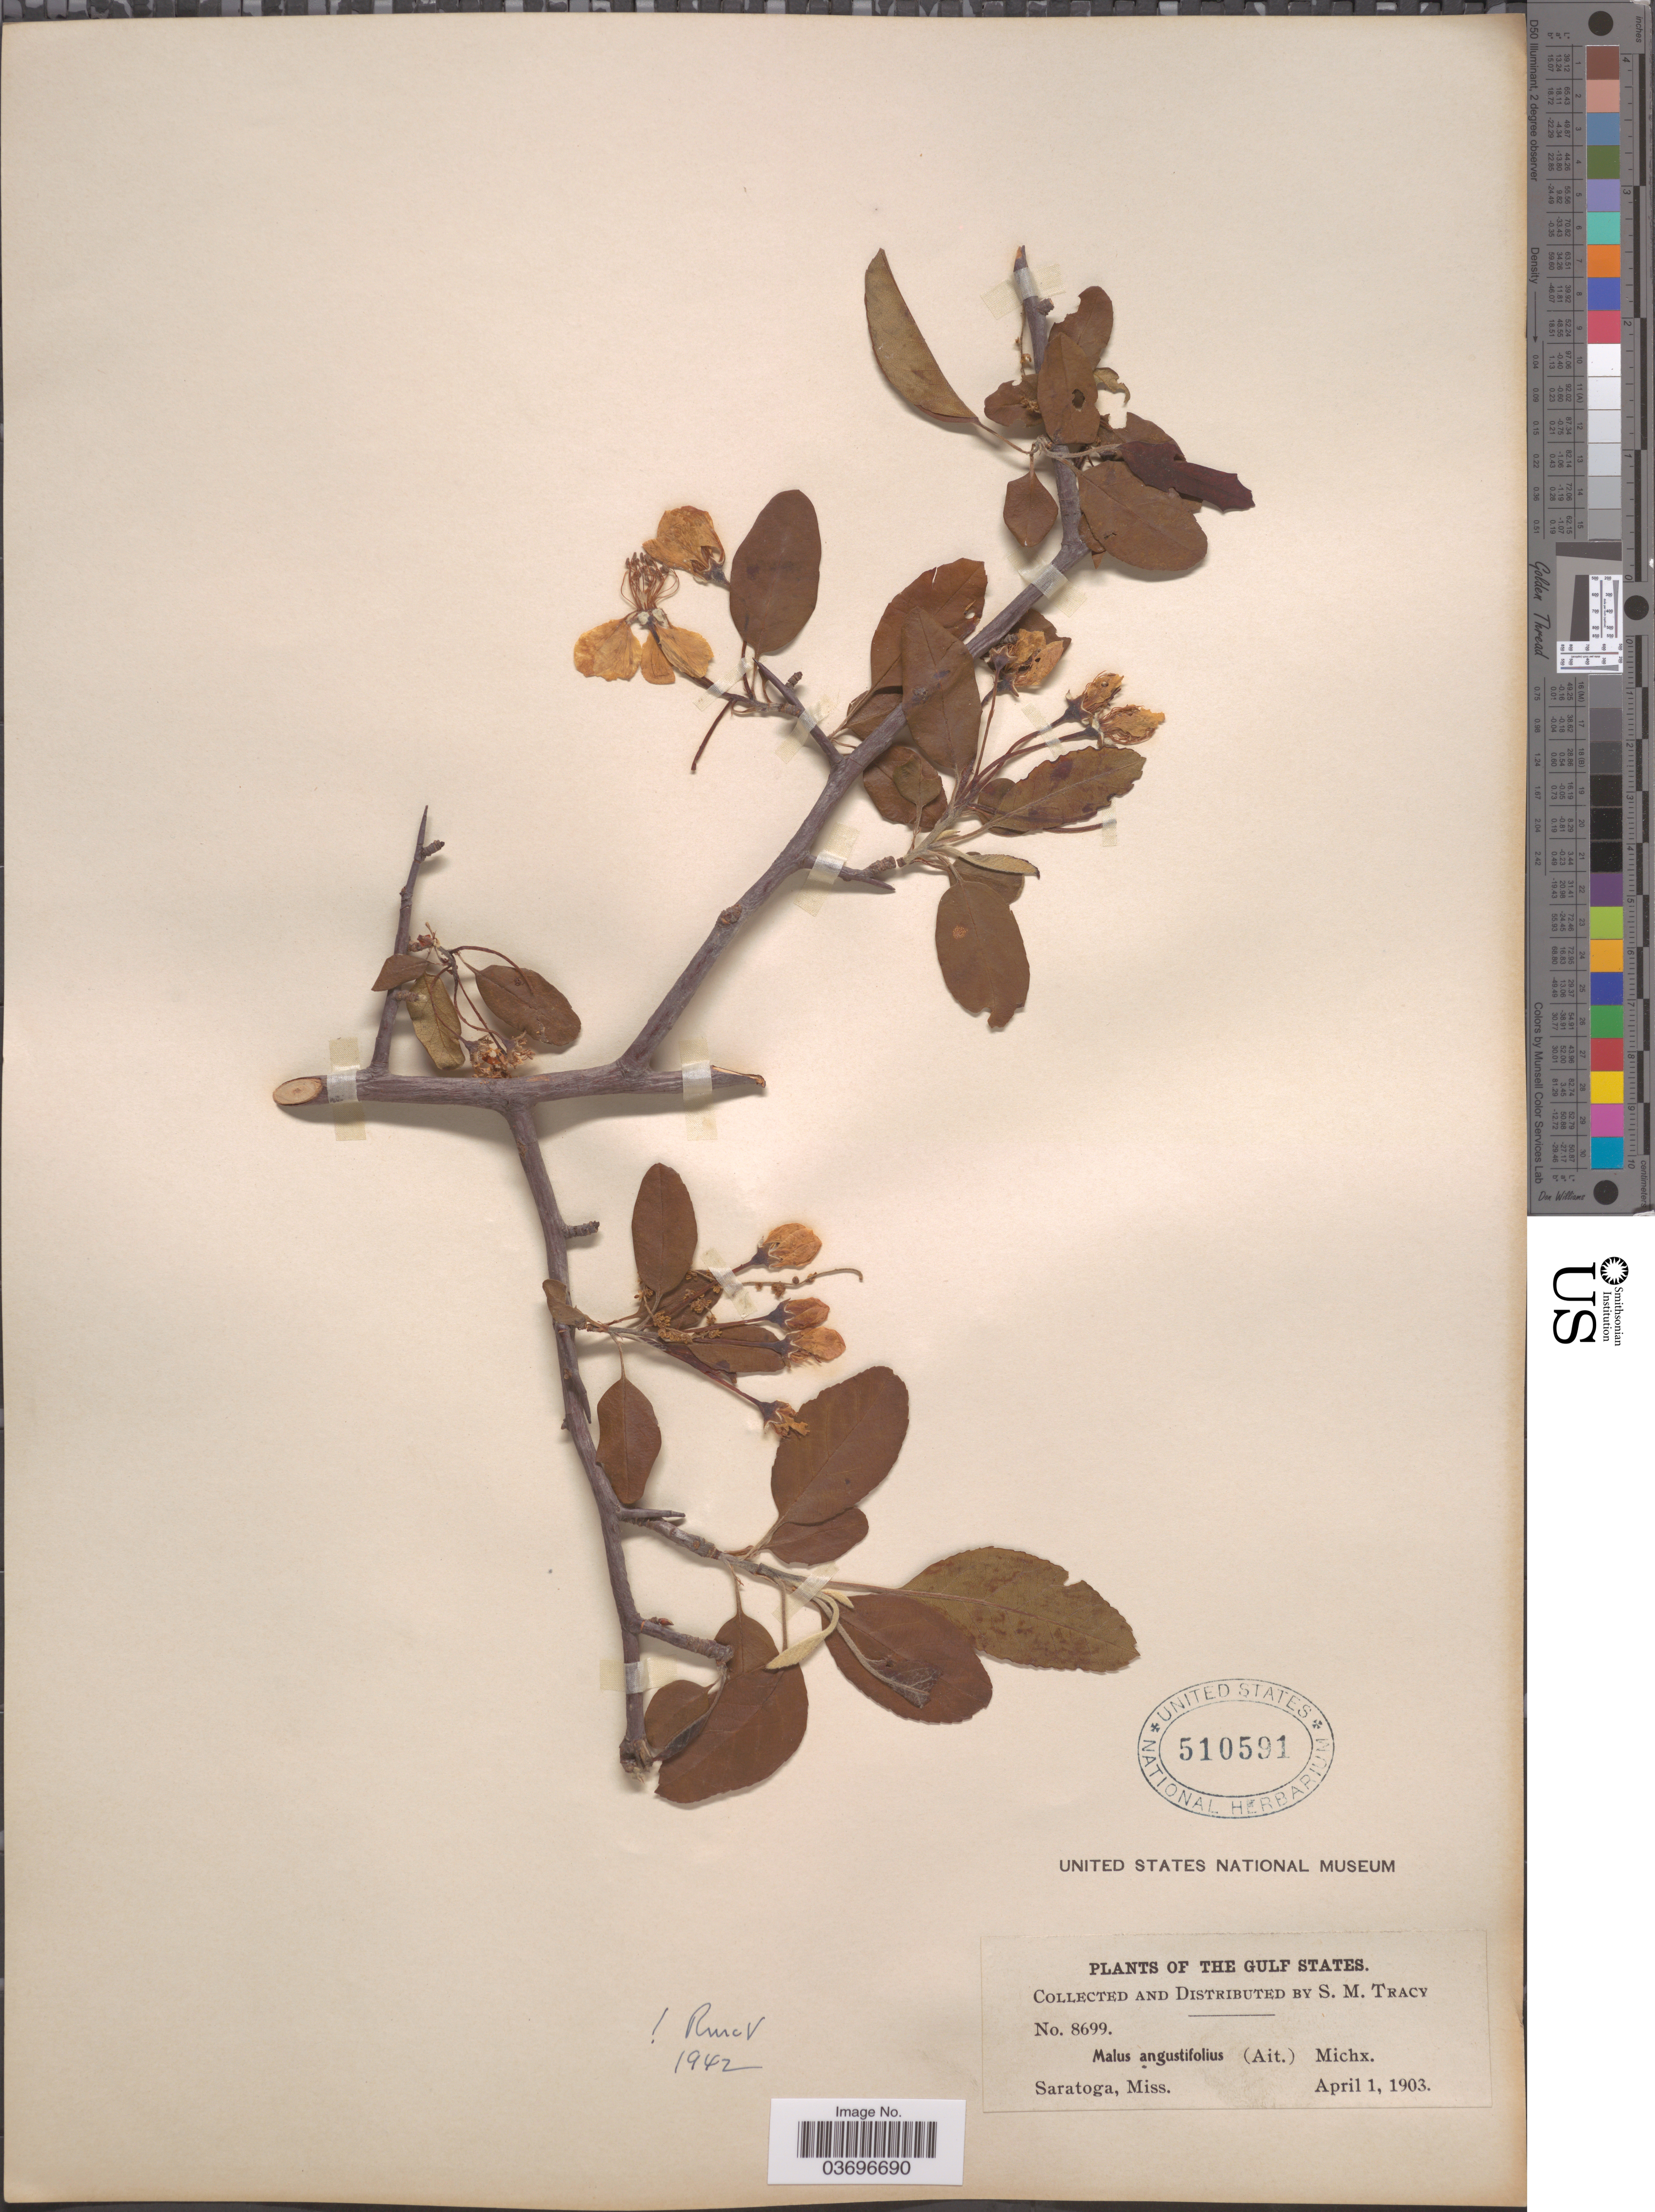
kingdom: Plantae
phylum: Tracheophyta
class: Magnoliopsida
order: Rosales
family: Rosaceae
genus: Malus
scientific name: Malus angustifolia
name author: (Aiton) Michx.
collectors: S. M. Tracy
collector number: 8699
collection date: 1903-04-01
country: United States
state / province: Mississippi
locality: The Gulf States. Saratoga.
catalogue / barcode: US 510591